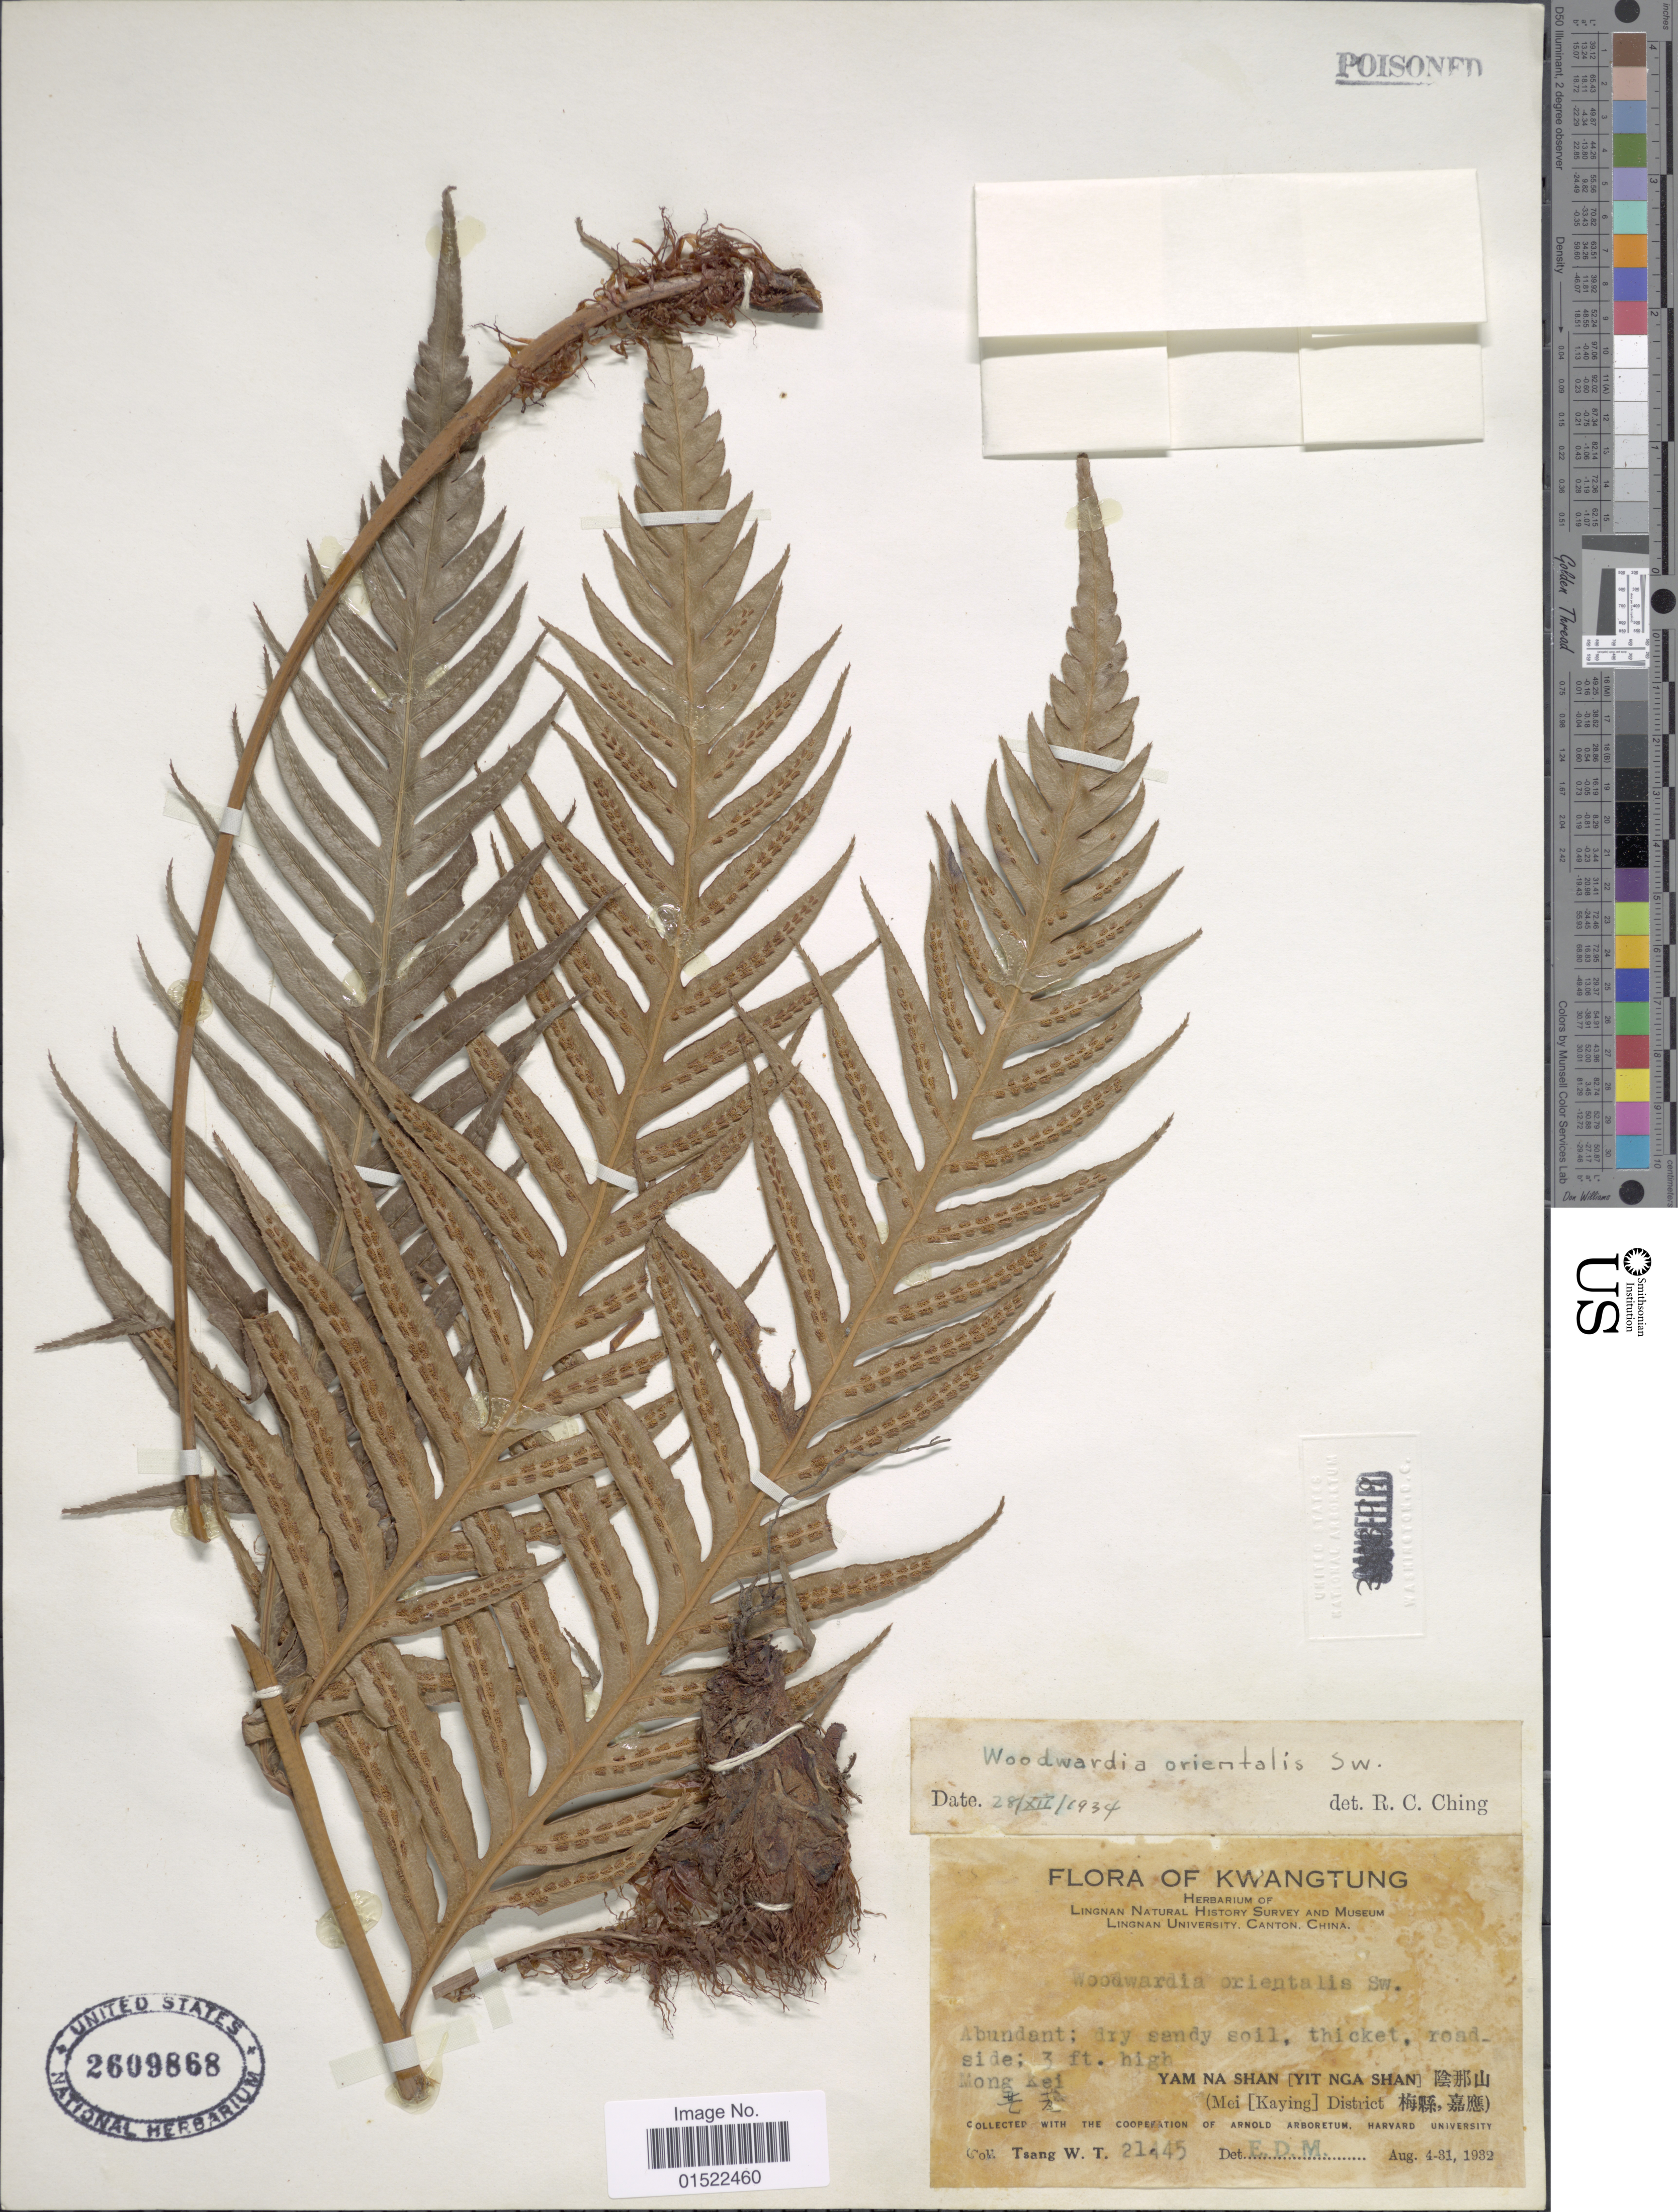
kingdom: Plantae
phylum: Tracheophyta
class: Polypodiopsida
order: Polypodiales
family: Blechnaceae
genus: Woodwardia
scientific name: Woodwardia prolifera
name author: Hook. & Arn.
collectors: W. T. Tsang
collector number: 21445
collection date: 1932-08-04/1932-08-31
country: China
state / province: Guangdong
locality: Kwangtung, Yam Na Shan [Yit Nga Shan] (Mei [Kaying] District). Mong kei.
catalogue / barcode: US 2609868